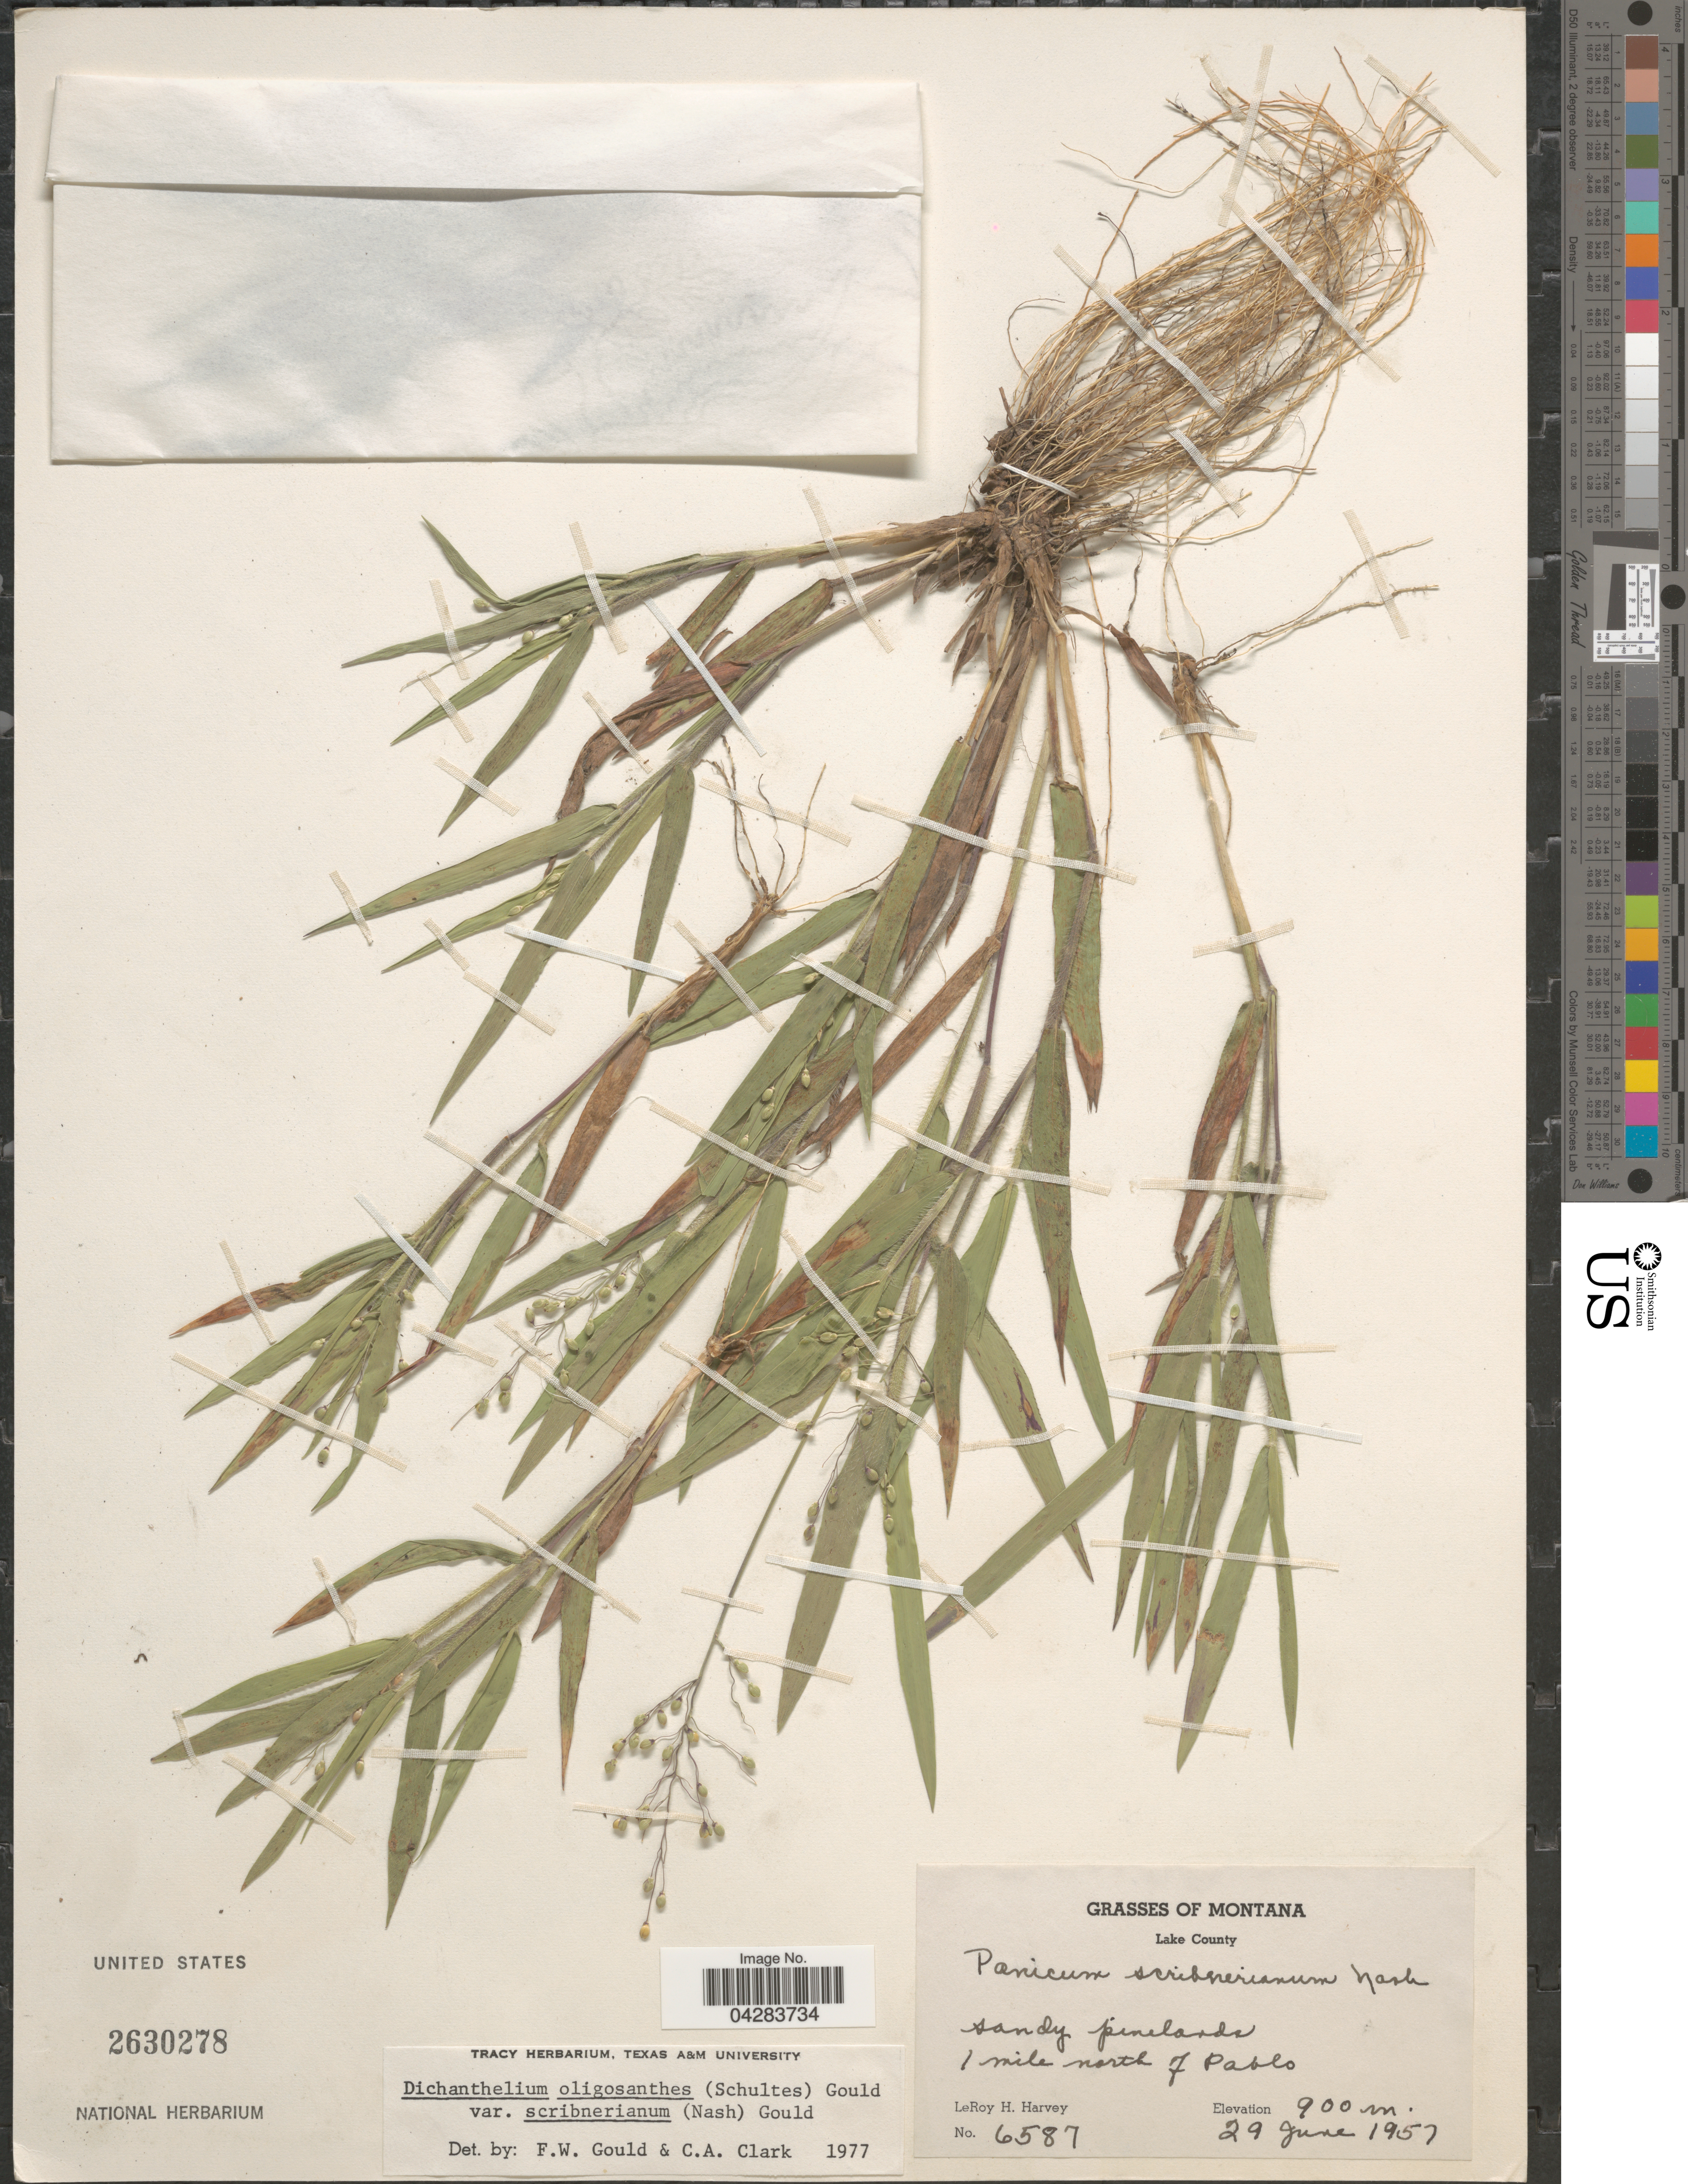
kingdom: Plantae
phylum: Tracheophyta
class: Liliopsida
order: Poales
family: Poaceae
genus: Dichanthelium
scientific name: Dichanthelium oligosanthes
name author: (Schult.) Gould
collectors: L. H. Harvey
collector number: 6587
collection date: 1957-06-29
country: United States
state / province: Montana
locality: Lake County. 1 mile north of Pablo.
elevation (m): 900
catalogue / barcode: US 2630278